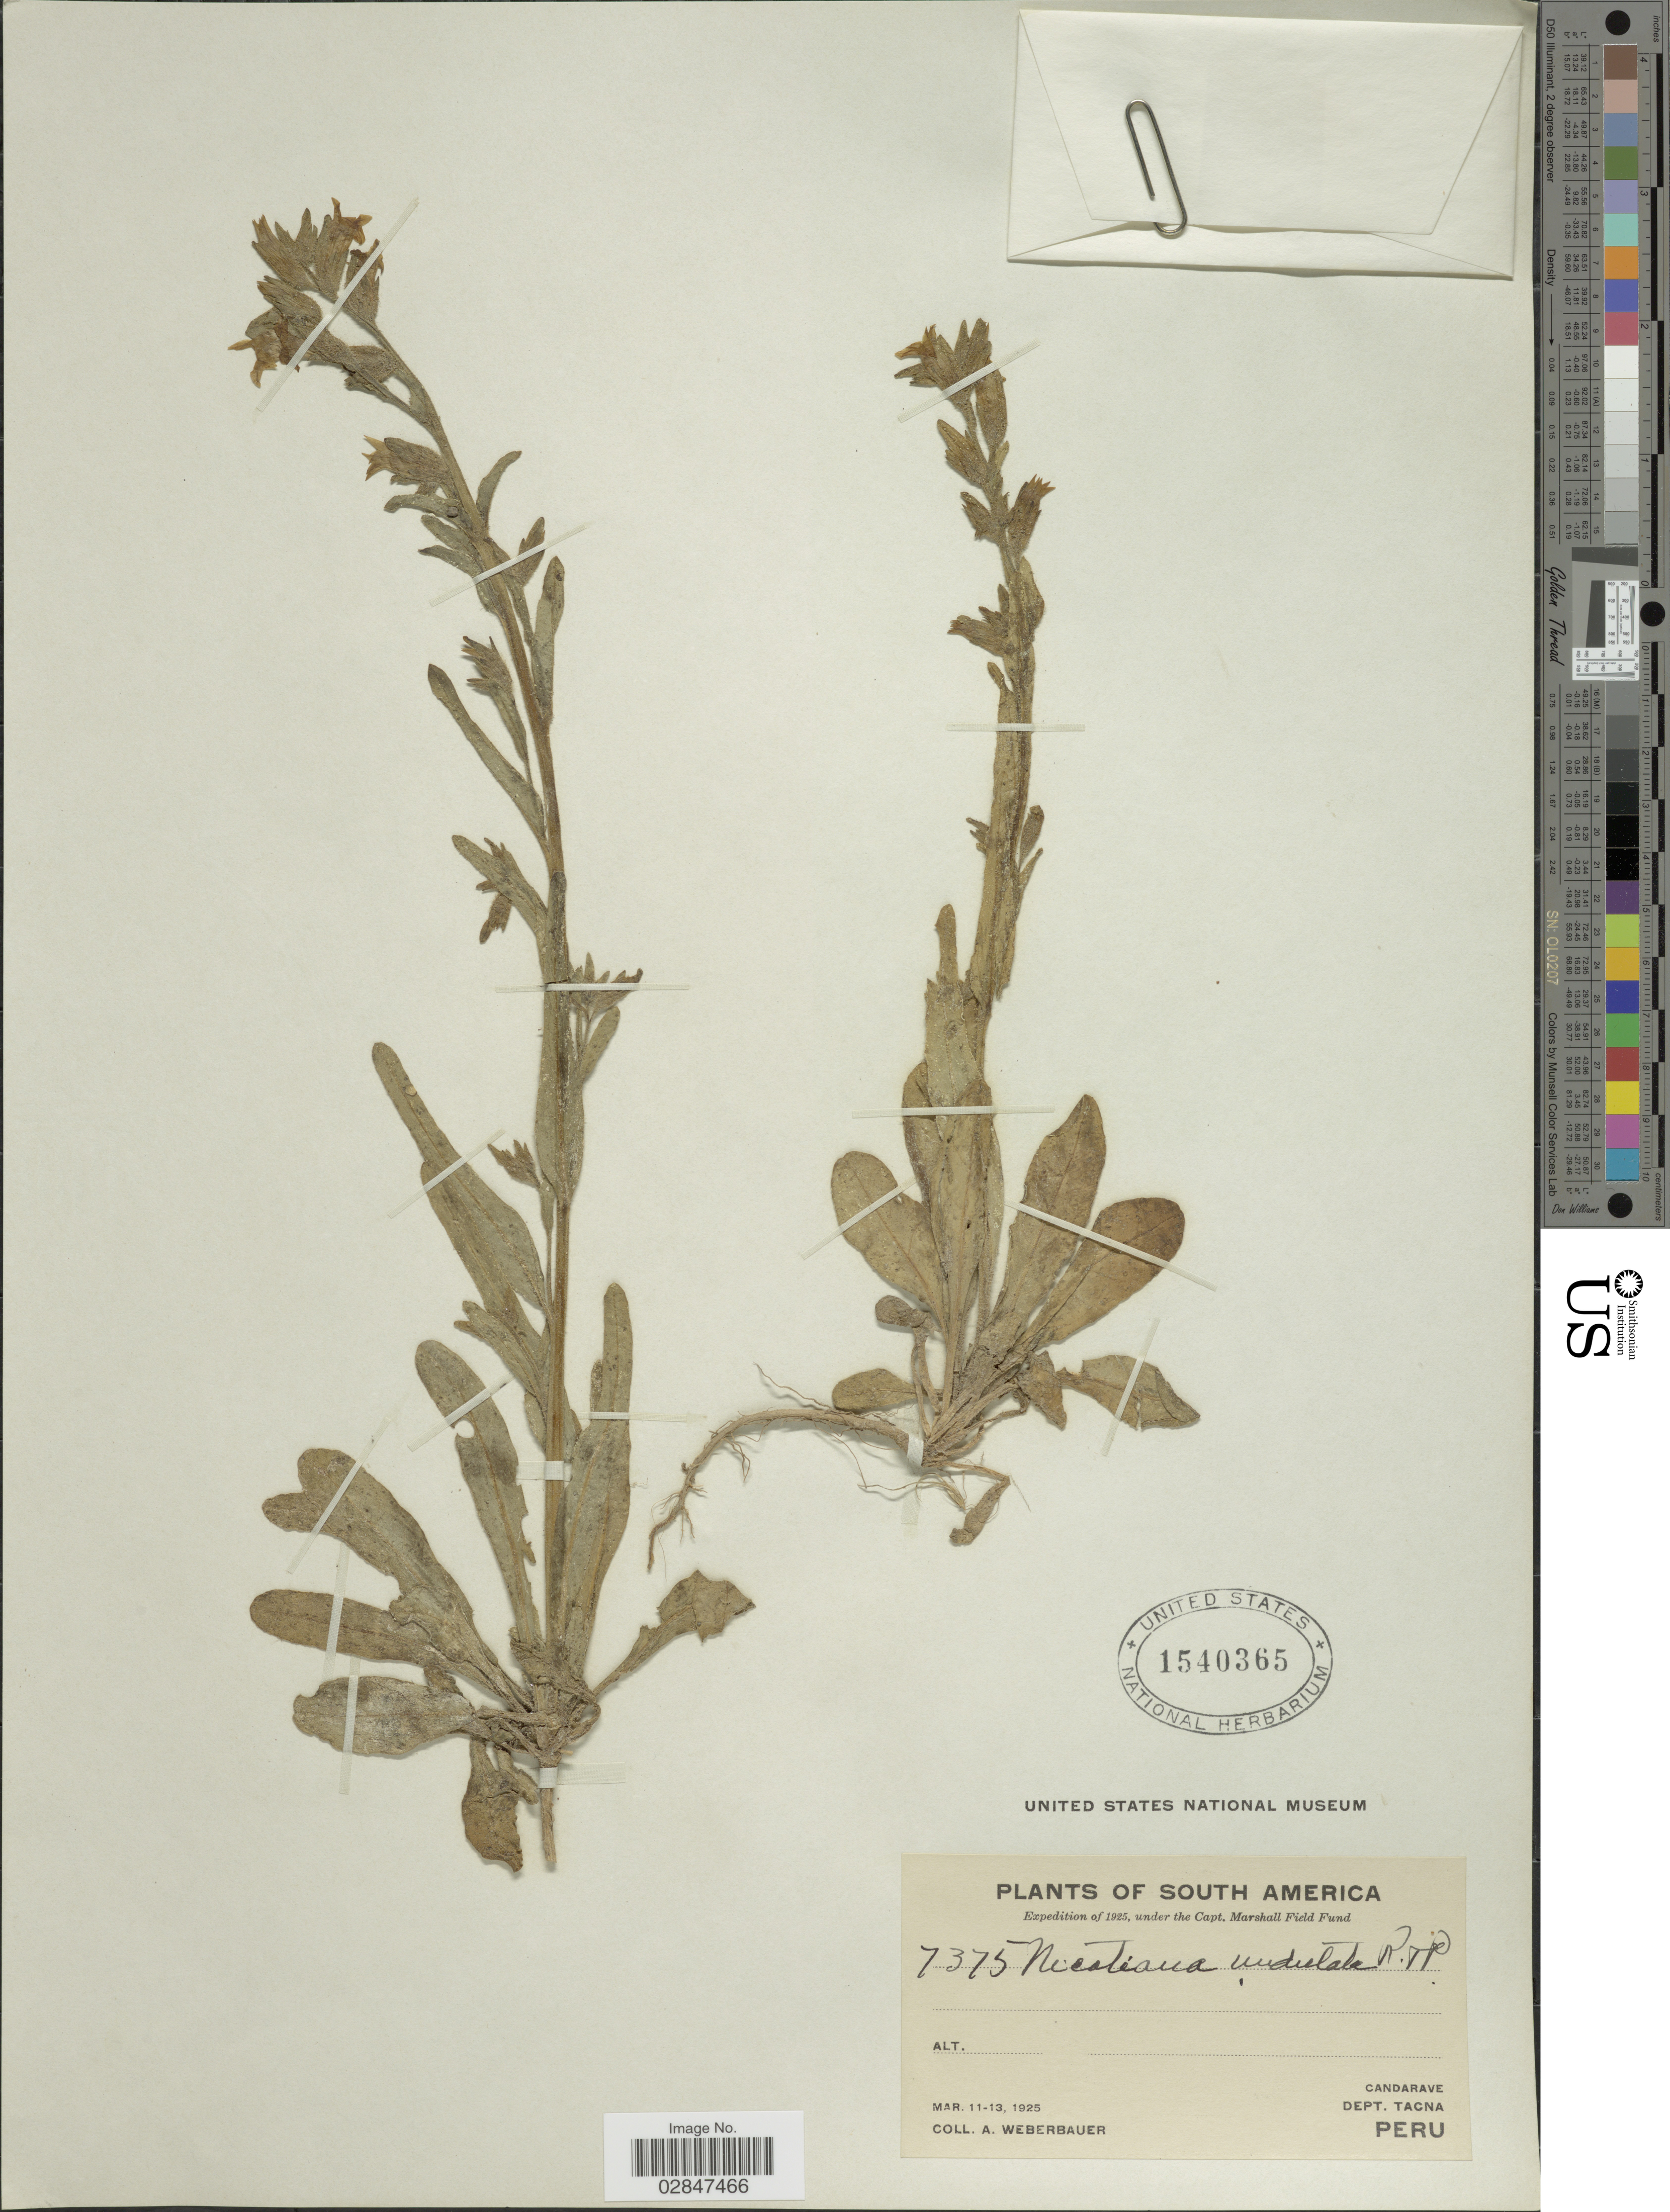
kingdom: Plantae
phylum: Tracheophyta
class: Magnoliopsida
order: Solanales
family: Solanaceae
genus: Nicotiana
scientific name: Nicotiana undulata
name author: Ruiz & Pav.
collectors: A. Weberbauer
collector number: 7375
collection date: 1925-03-11/1925-03-13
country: Peru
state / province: Tacna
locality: Candarave, Dept. Tacna, Peru.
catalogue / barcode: US 1540365